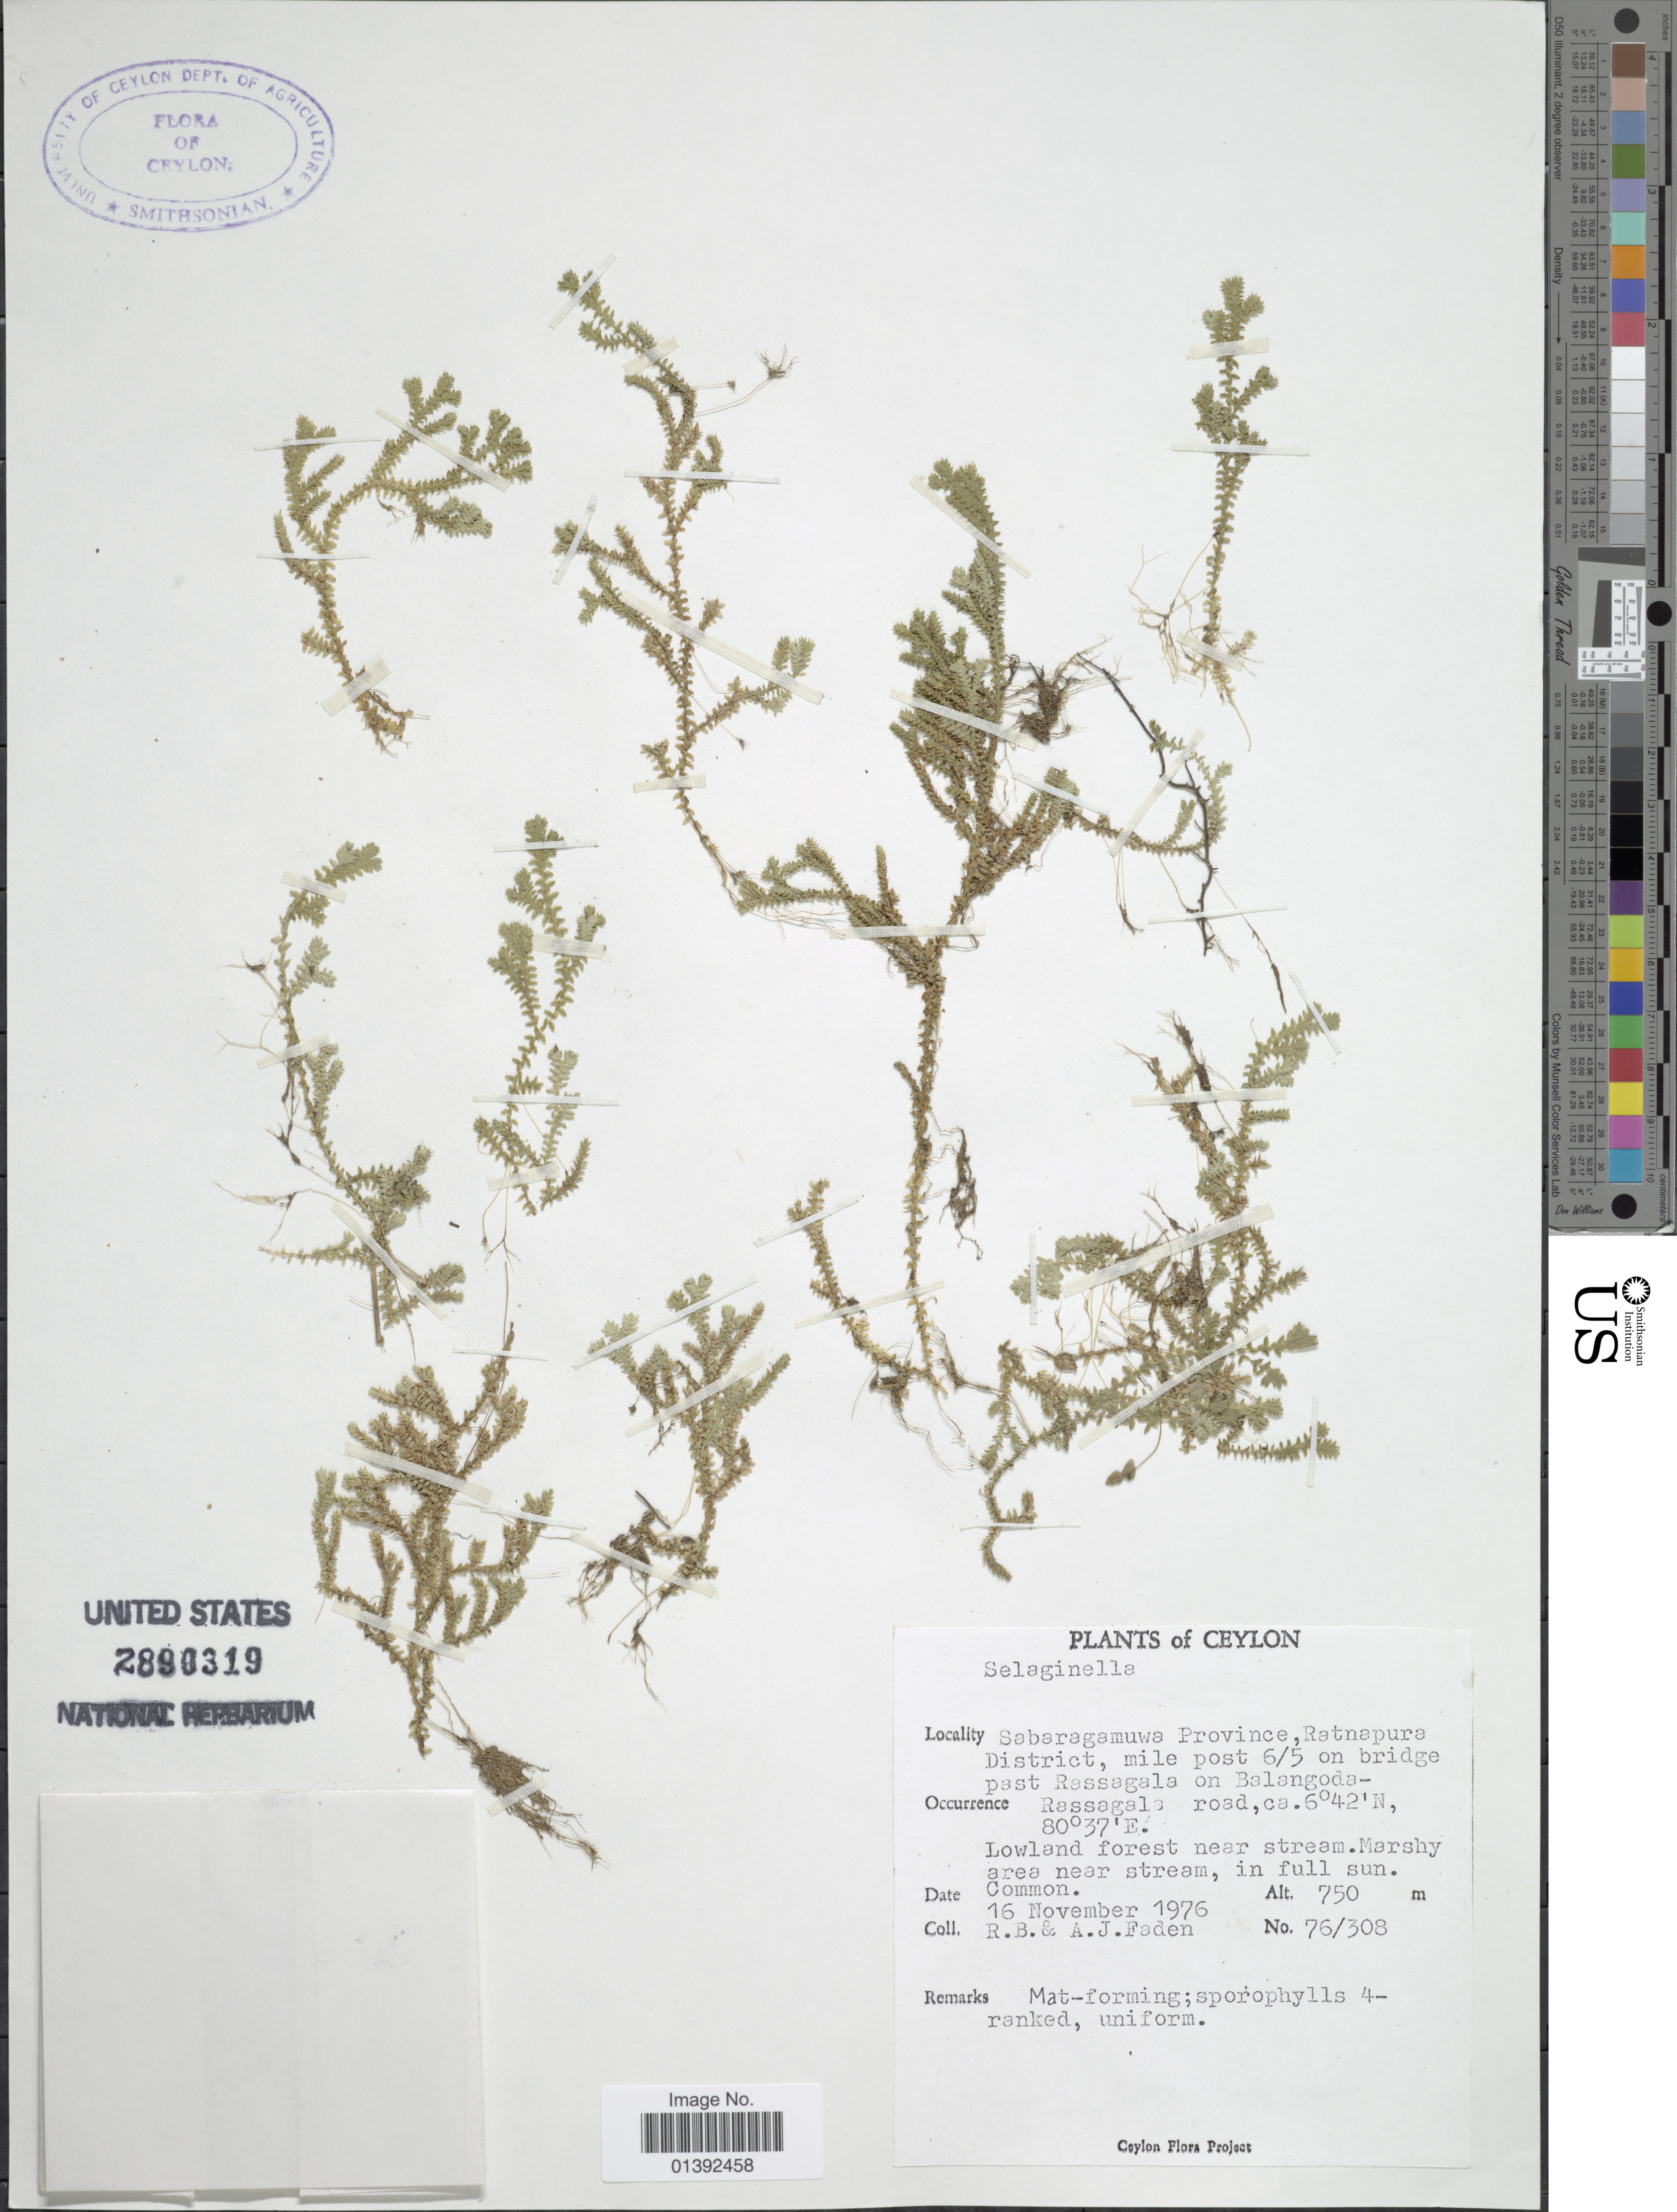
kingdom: Plantae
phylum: Tracheophyta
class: Lycopodiopsida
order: Selaginellales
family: Selaginellaceae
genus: Selaginella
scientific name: Selaginella sp.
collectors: R. B. Faden & A. J. Faden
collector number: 76/308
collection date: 1976-11-16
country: Sri Lanka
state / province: Sabaragamuwa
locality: Ceylon, Ratnapura District, mile post 6/5 on bridge past Rassagala on Balangoda-Rassagala road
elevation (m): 750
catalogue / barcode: US 2890319